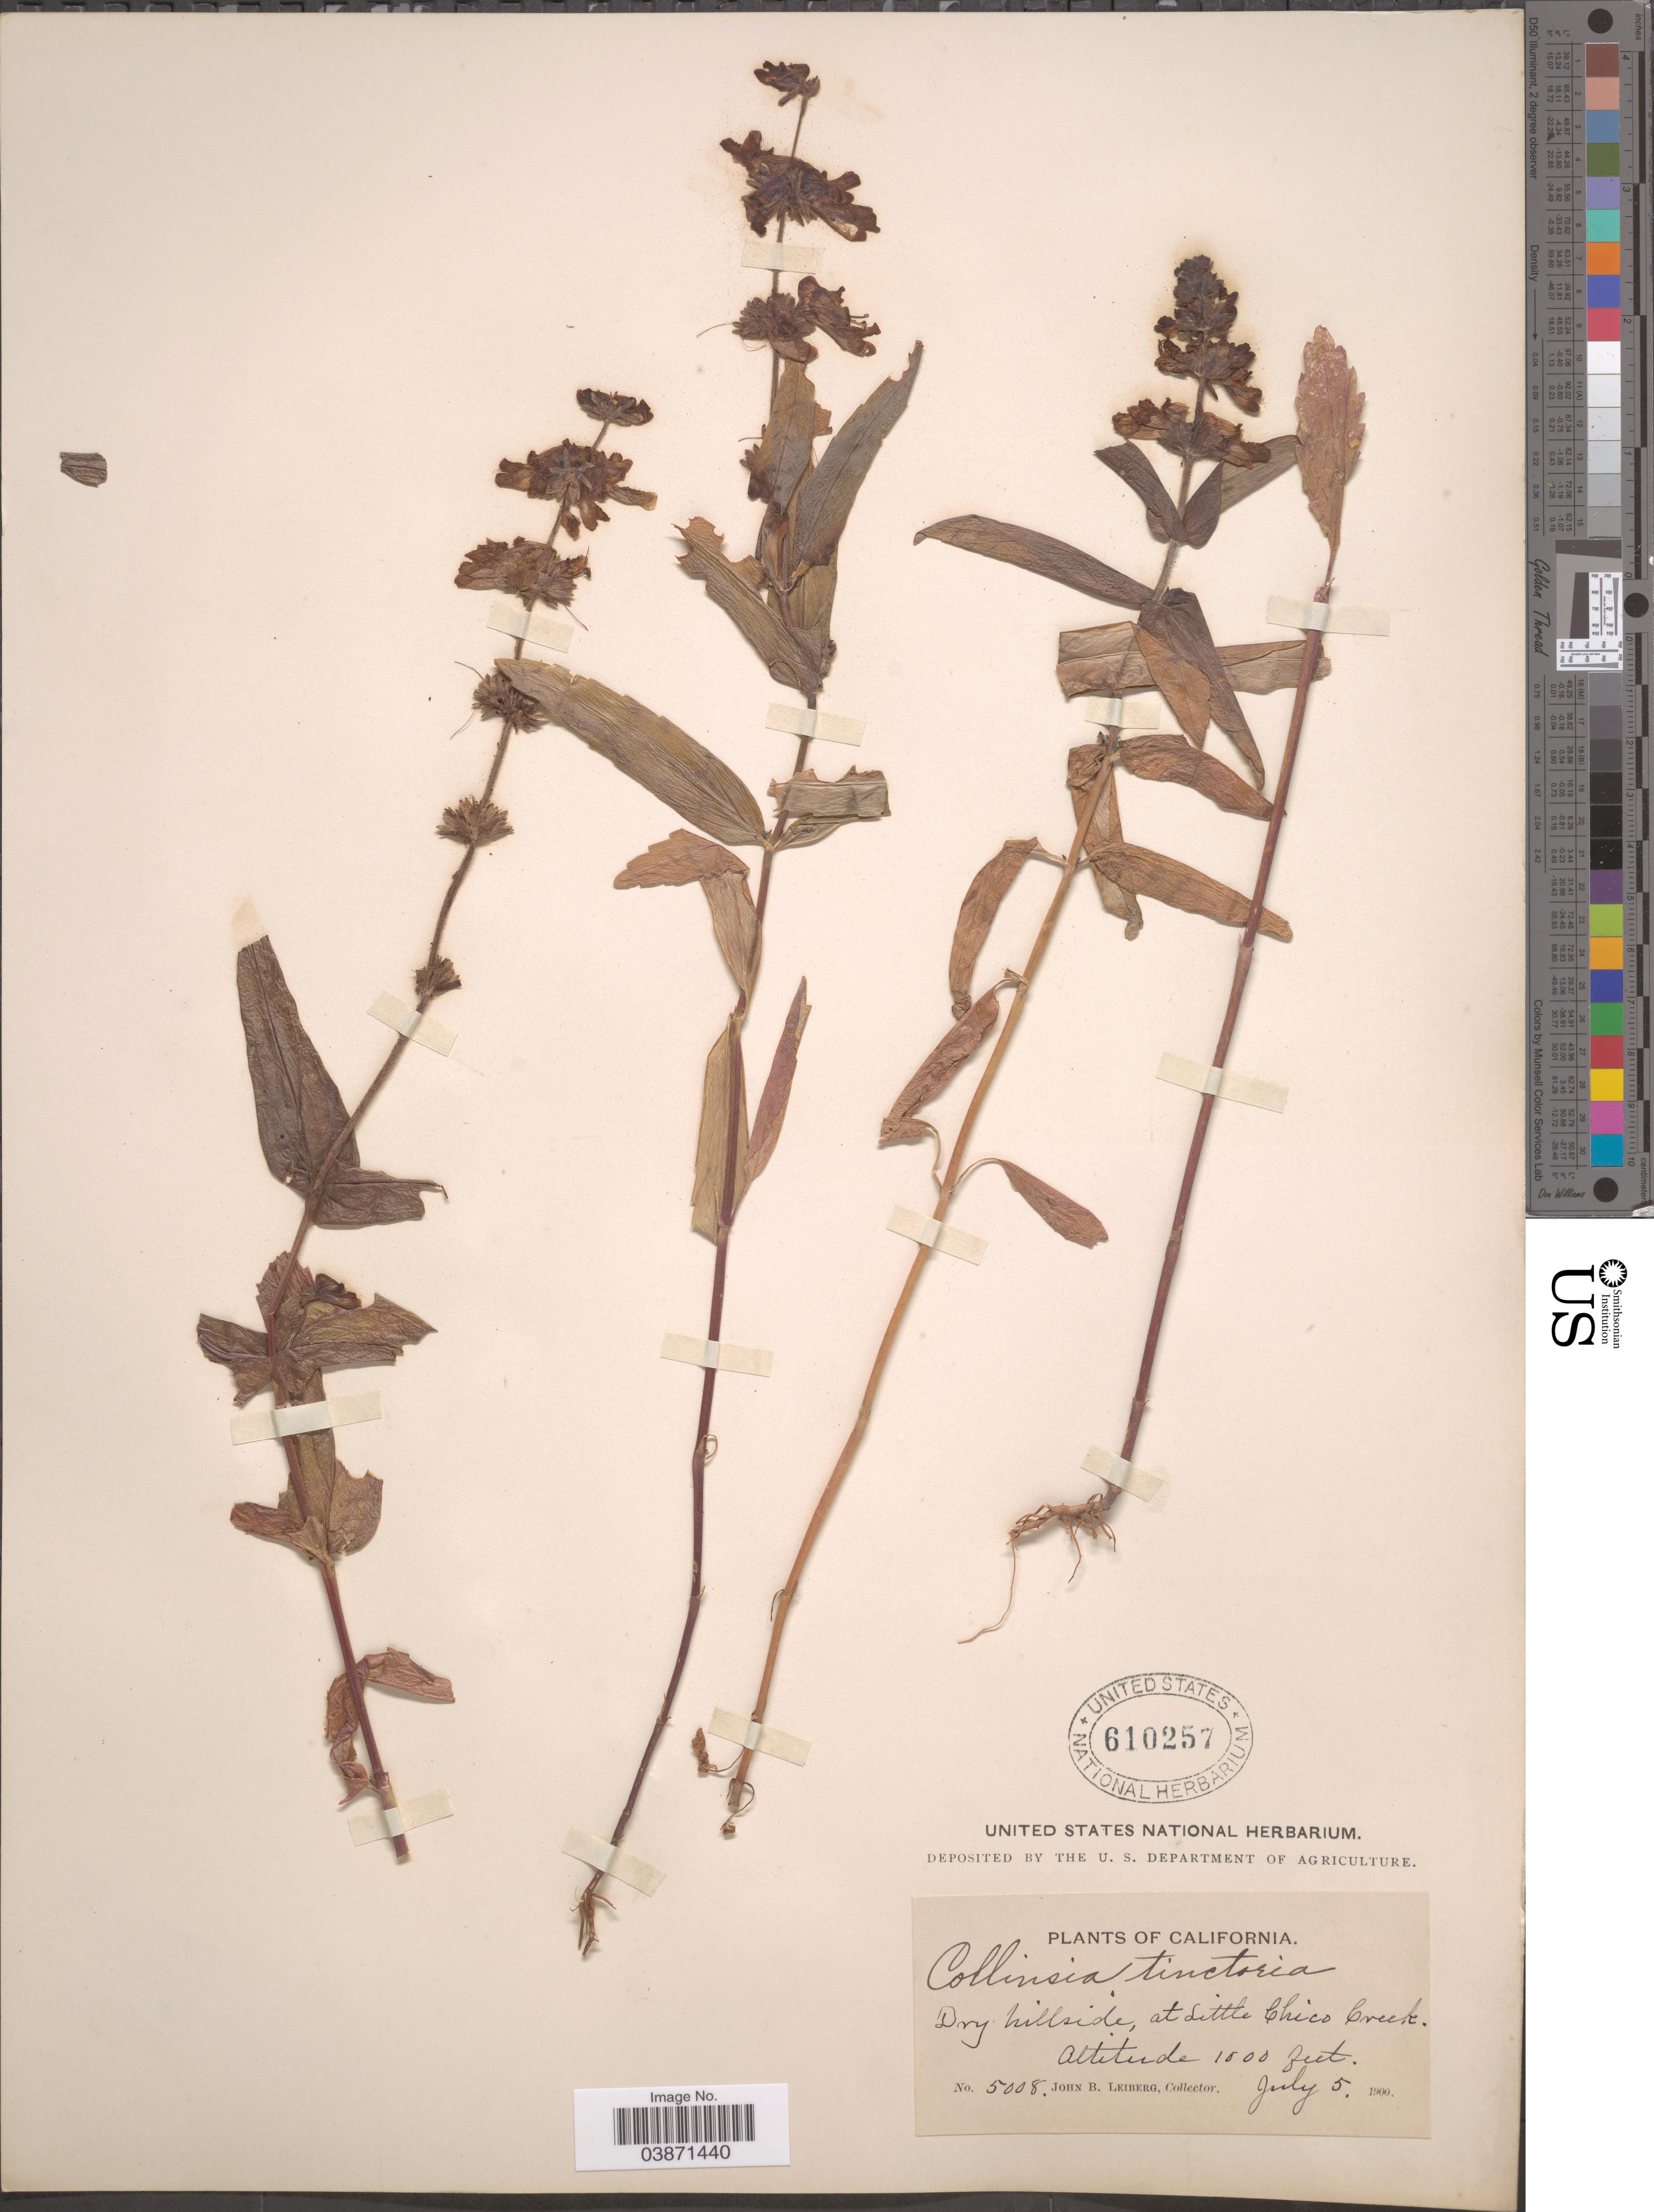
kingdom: Plantae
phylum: Tracheophyta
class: Magnoliopsida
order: Lamiales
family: Plantaginaceae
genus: Collinsia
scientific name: Collinsia tinctoria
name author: Hartw. ex Benth.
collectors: J. B. Leiberg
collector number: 5008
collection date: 1900-07-05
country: United States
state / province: California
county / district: Butte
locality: Dry hillside, at Little Chico Creek.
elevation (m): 305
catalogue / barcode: US 610257